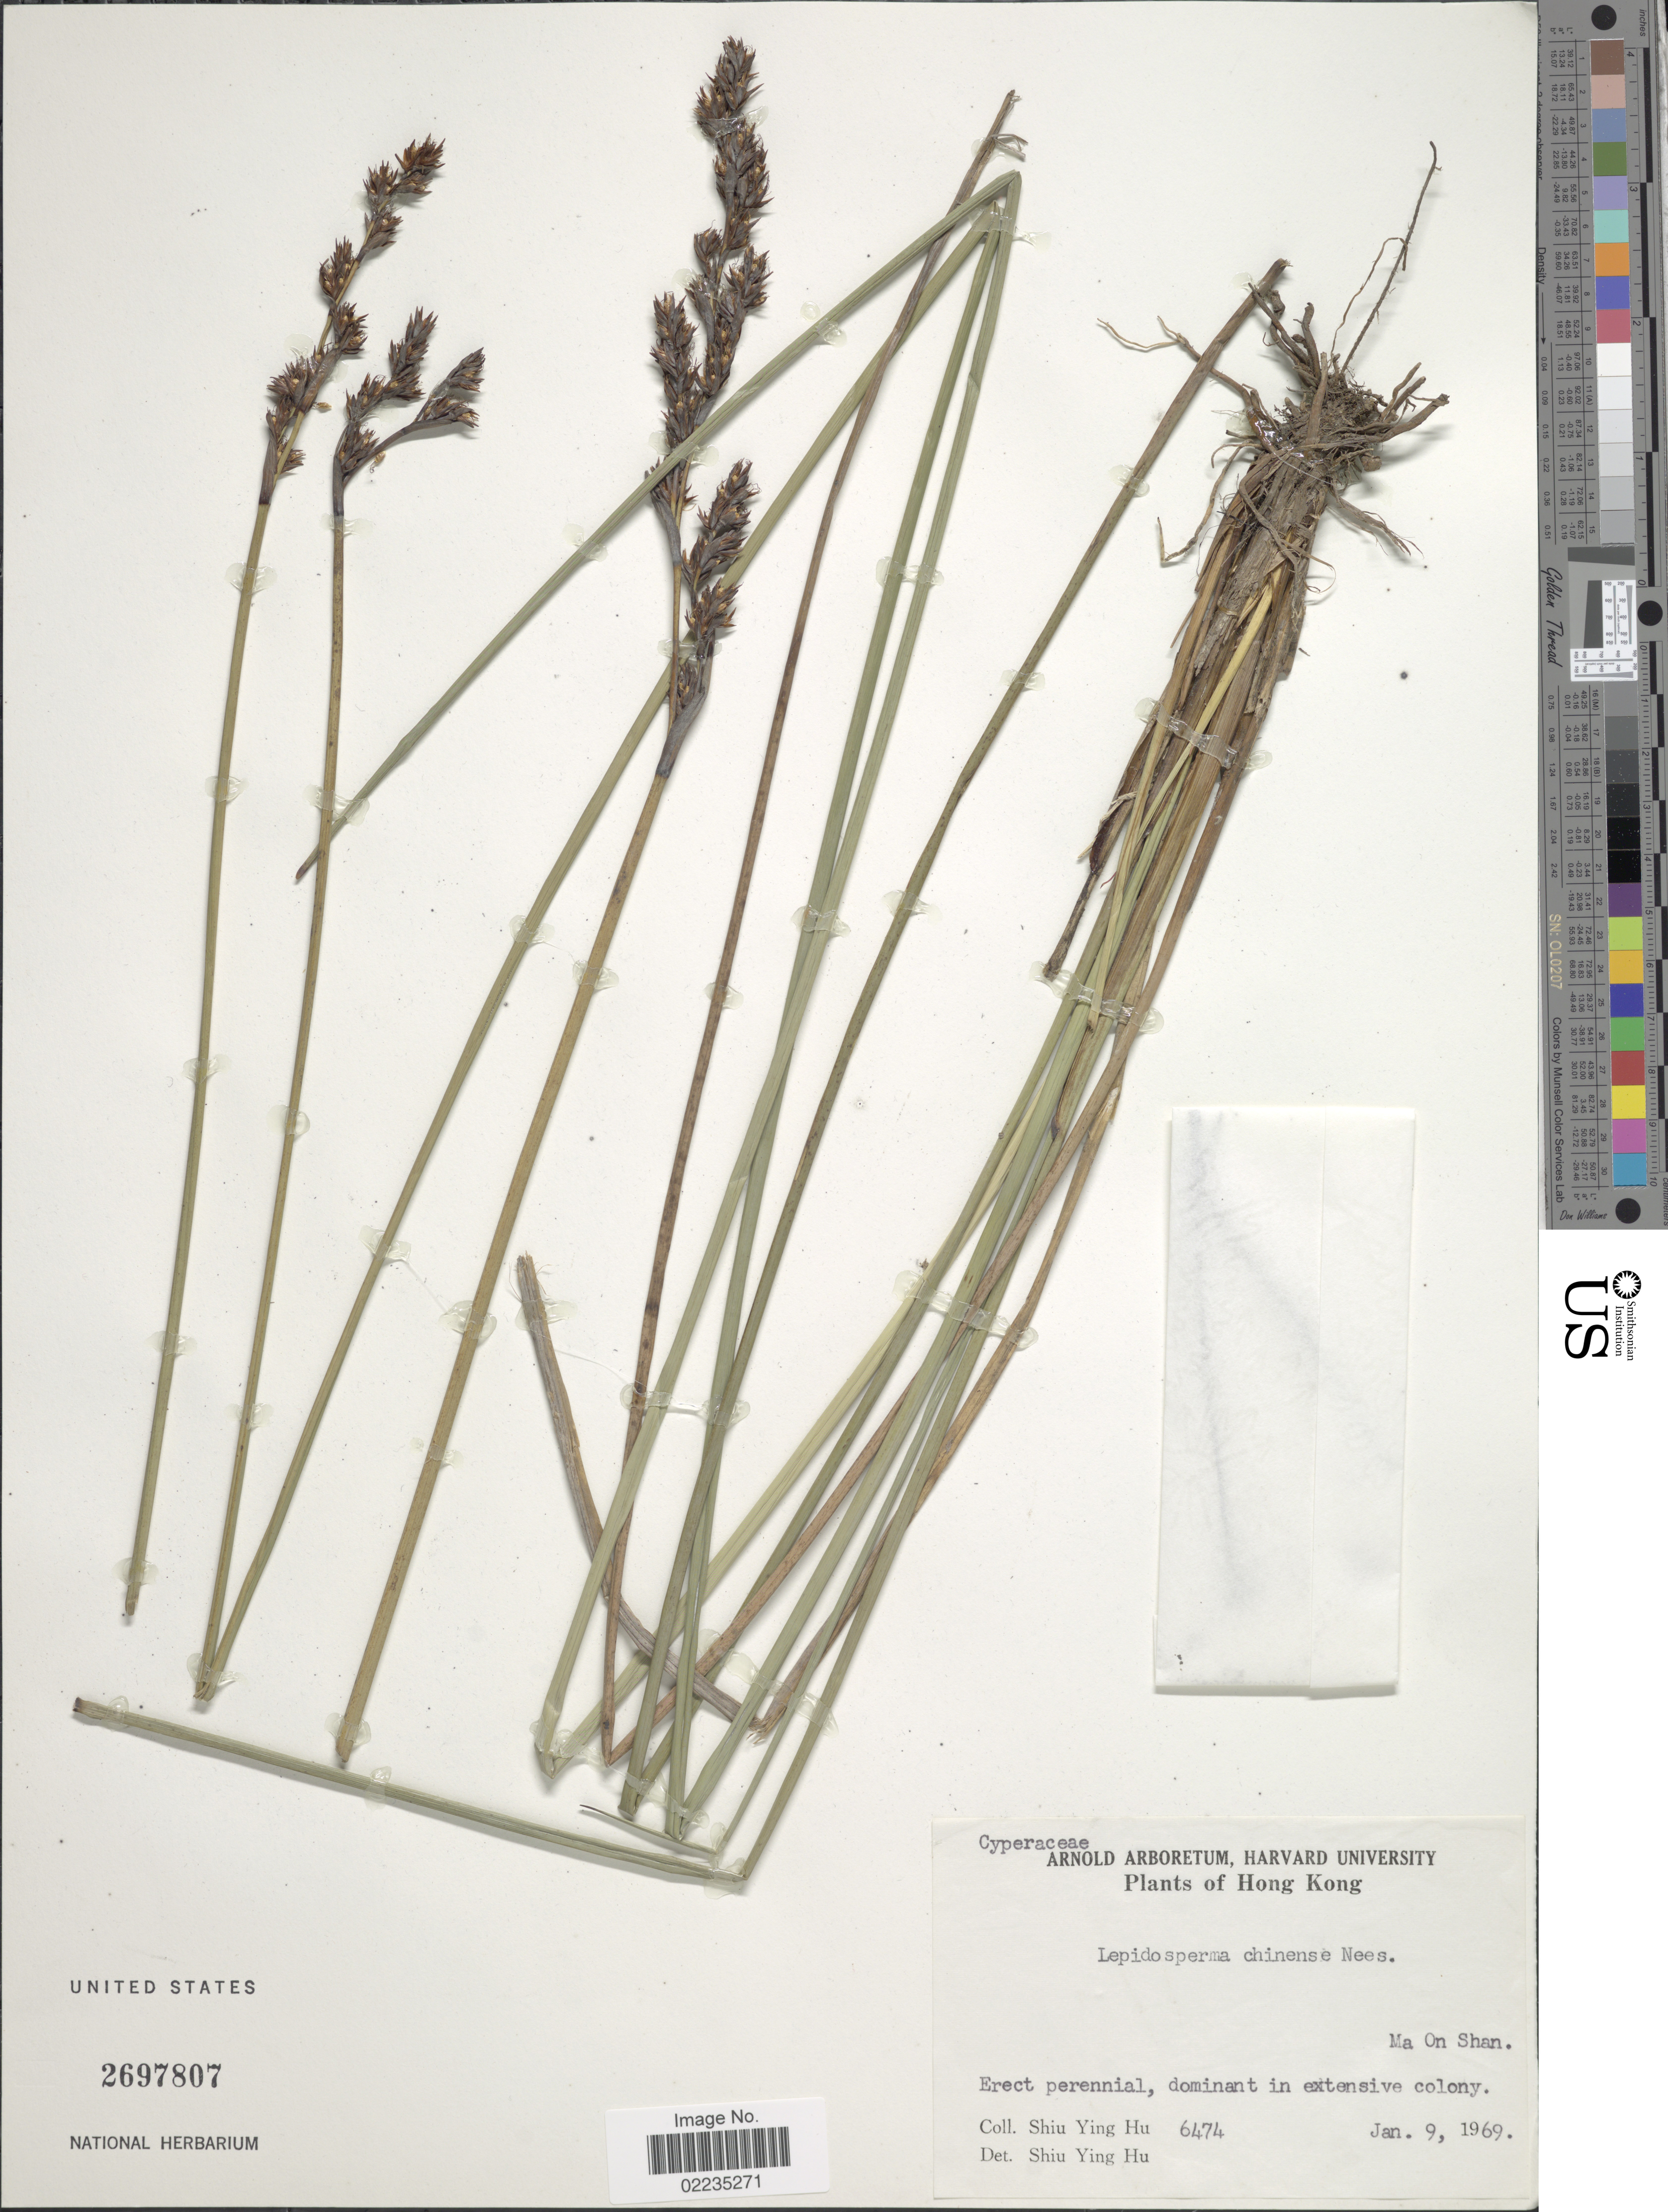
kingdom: Plantae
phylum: Tracheophyta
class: Liliopsida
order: Poales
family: Cyperaceae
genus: Lepidosperma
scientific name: Lepidosperma chinense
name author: Nees & Meyen ex Kunth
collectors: S. Y. Hu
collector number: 6474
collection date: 1969-01-09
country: China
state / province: Hong Kong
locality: Hong Kong, Ma On Shan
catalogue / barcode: US 2697807